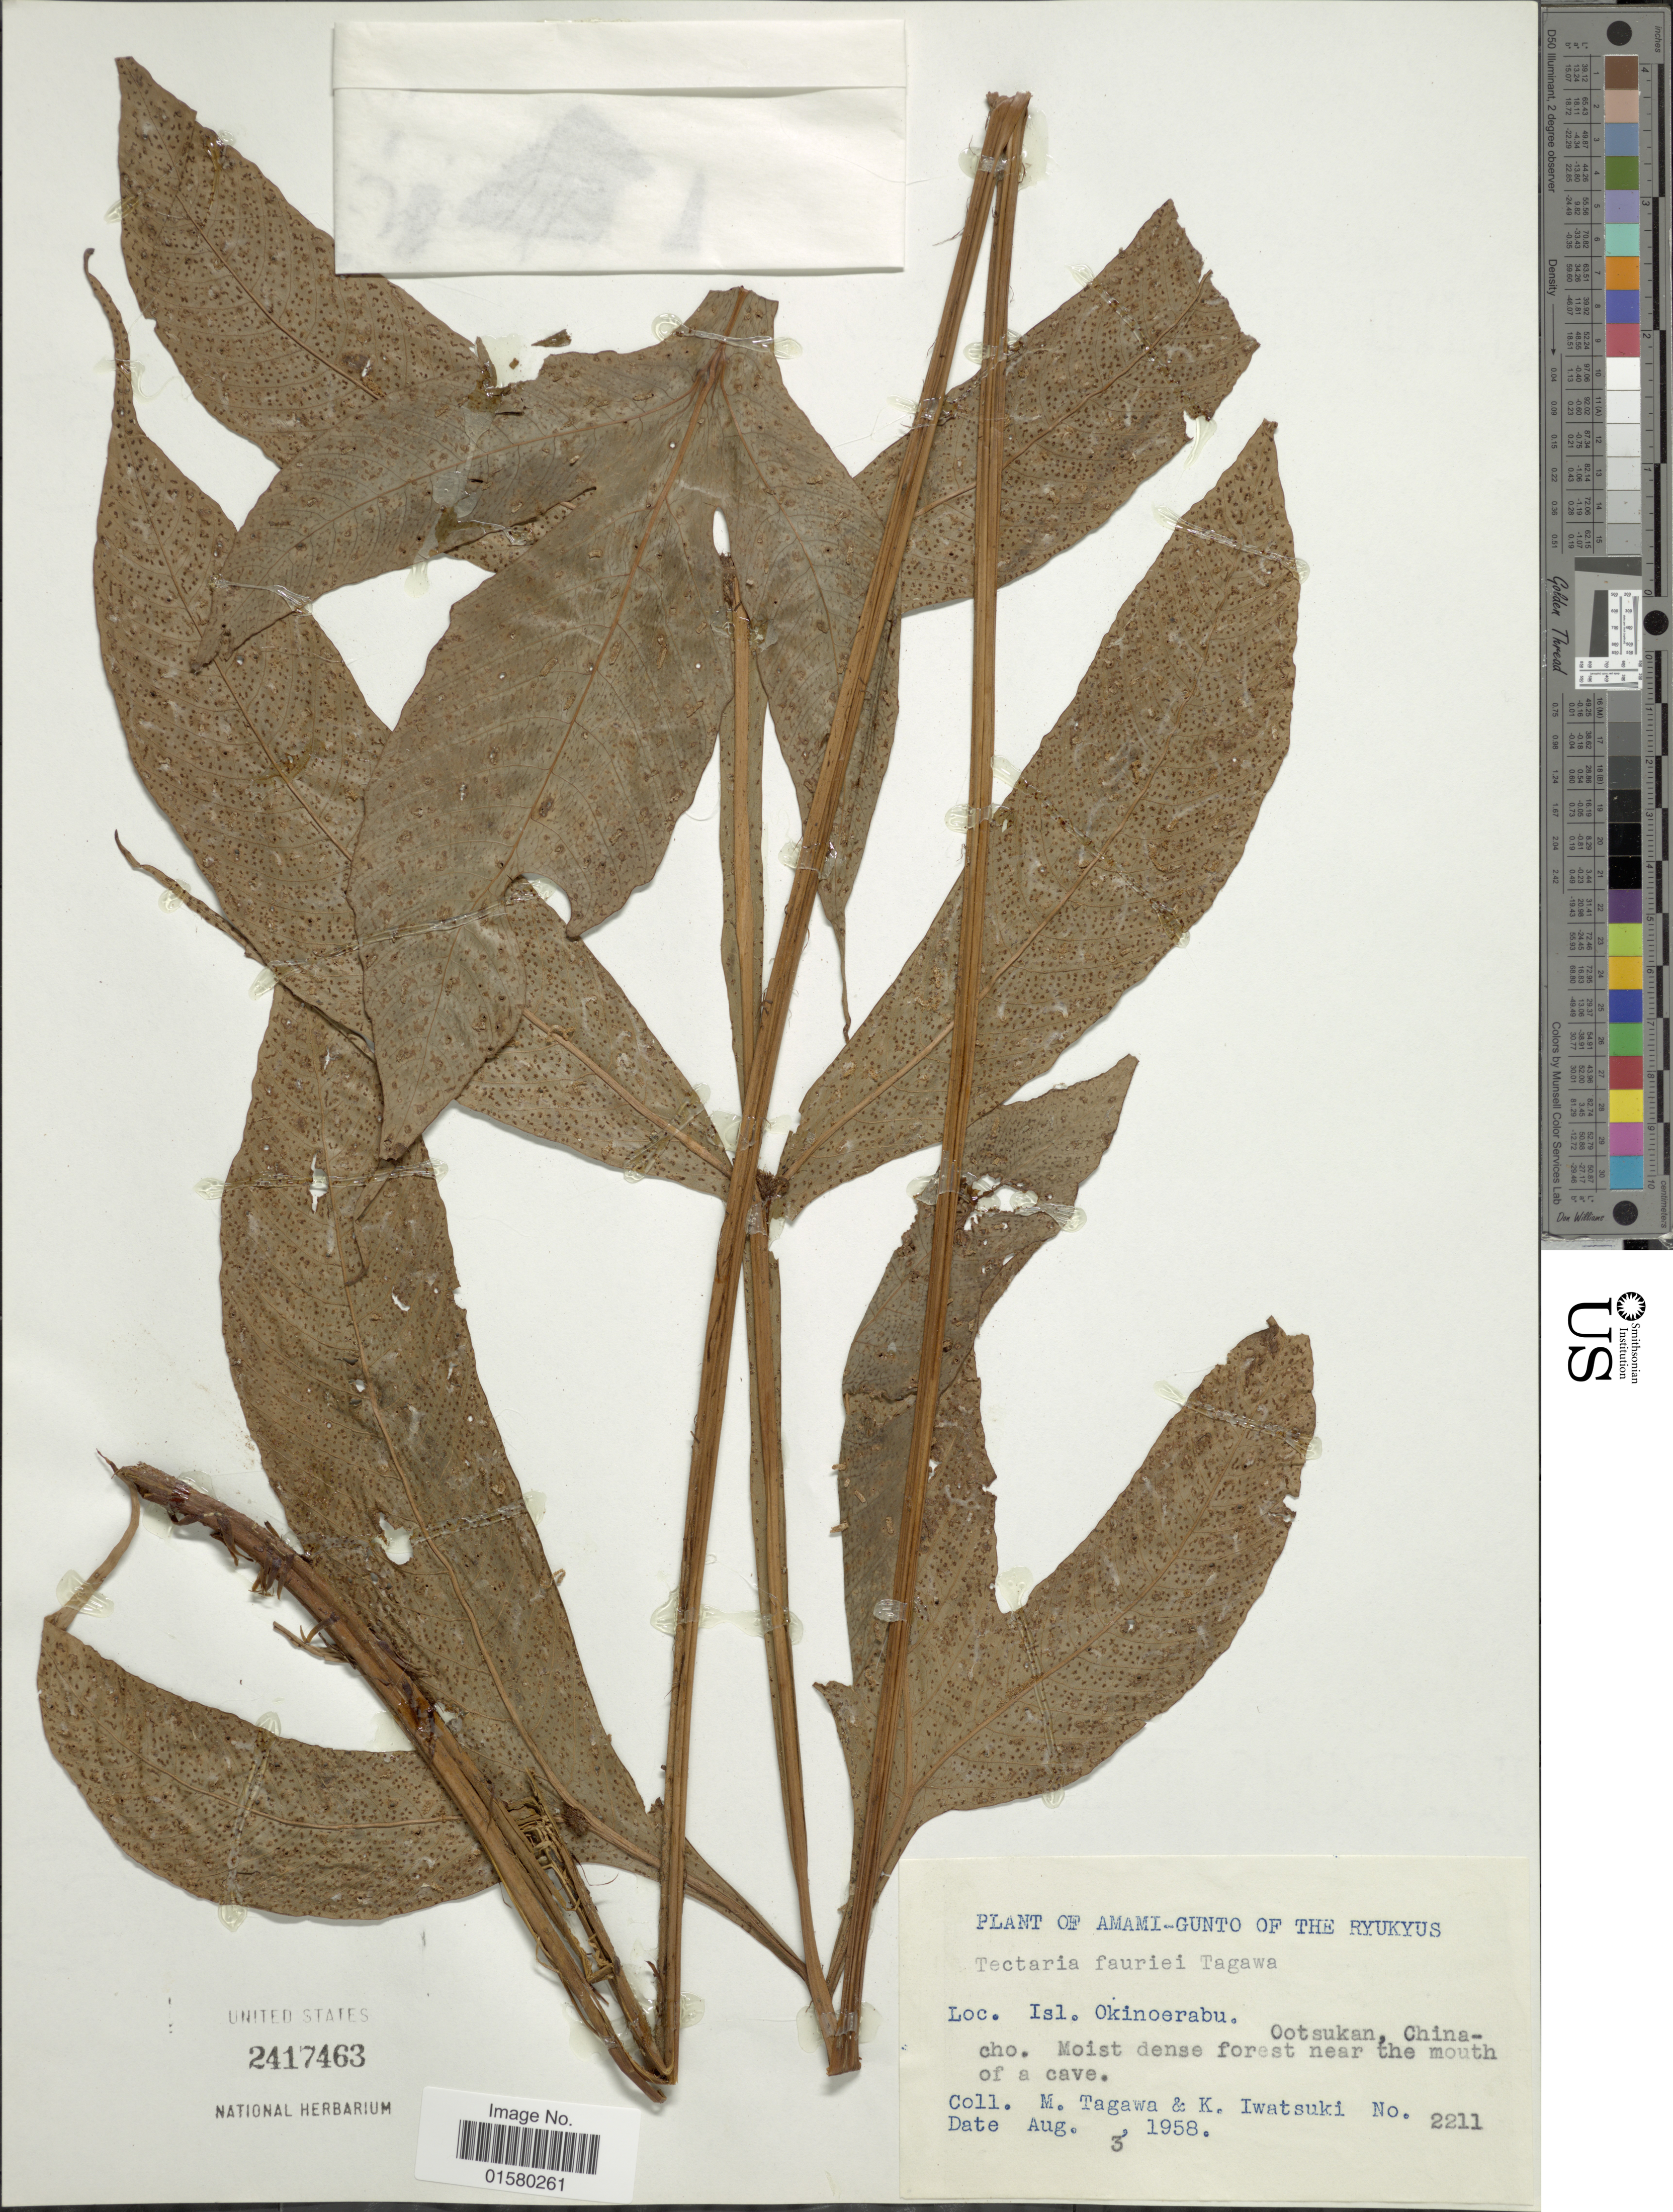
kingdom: Plantae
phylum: Tracheophyta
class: Polypodiopsida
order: Polypodiales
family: Tectariaceae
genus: Tectaria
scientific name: Tectaria fauriei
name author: Tagawa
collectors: M. Tagawa & K. Iwatsuki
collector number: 2211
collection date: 1958-08-03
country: Japan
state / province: Okinawa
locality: Amami-Gunto of the Ryukyus, Isl. Okinoerabu, Ootsukan, China-cho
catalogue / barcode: US 2417463